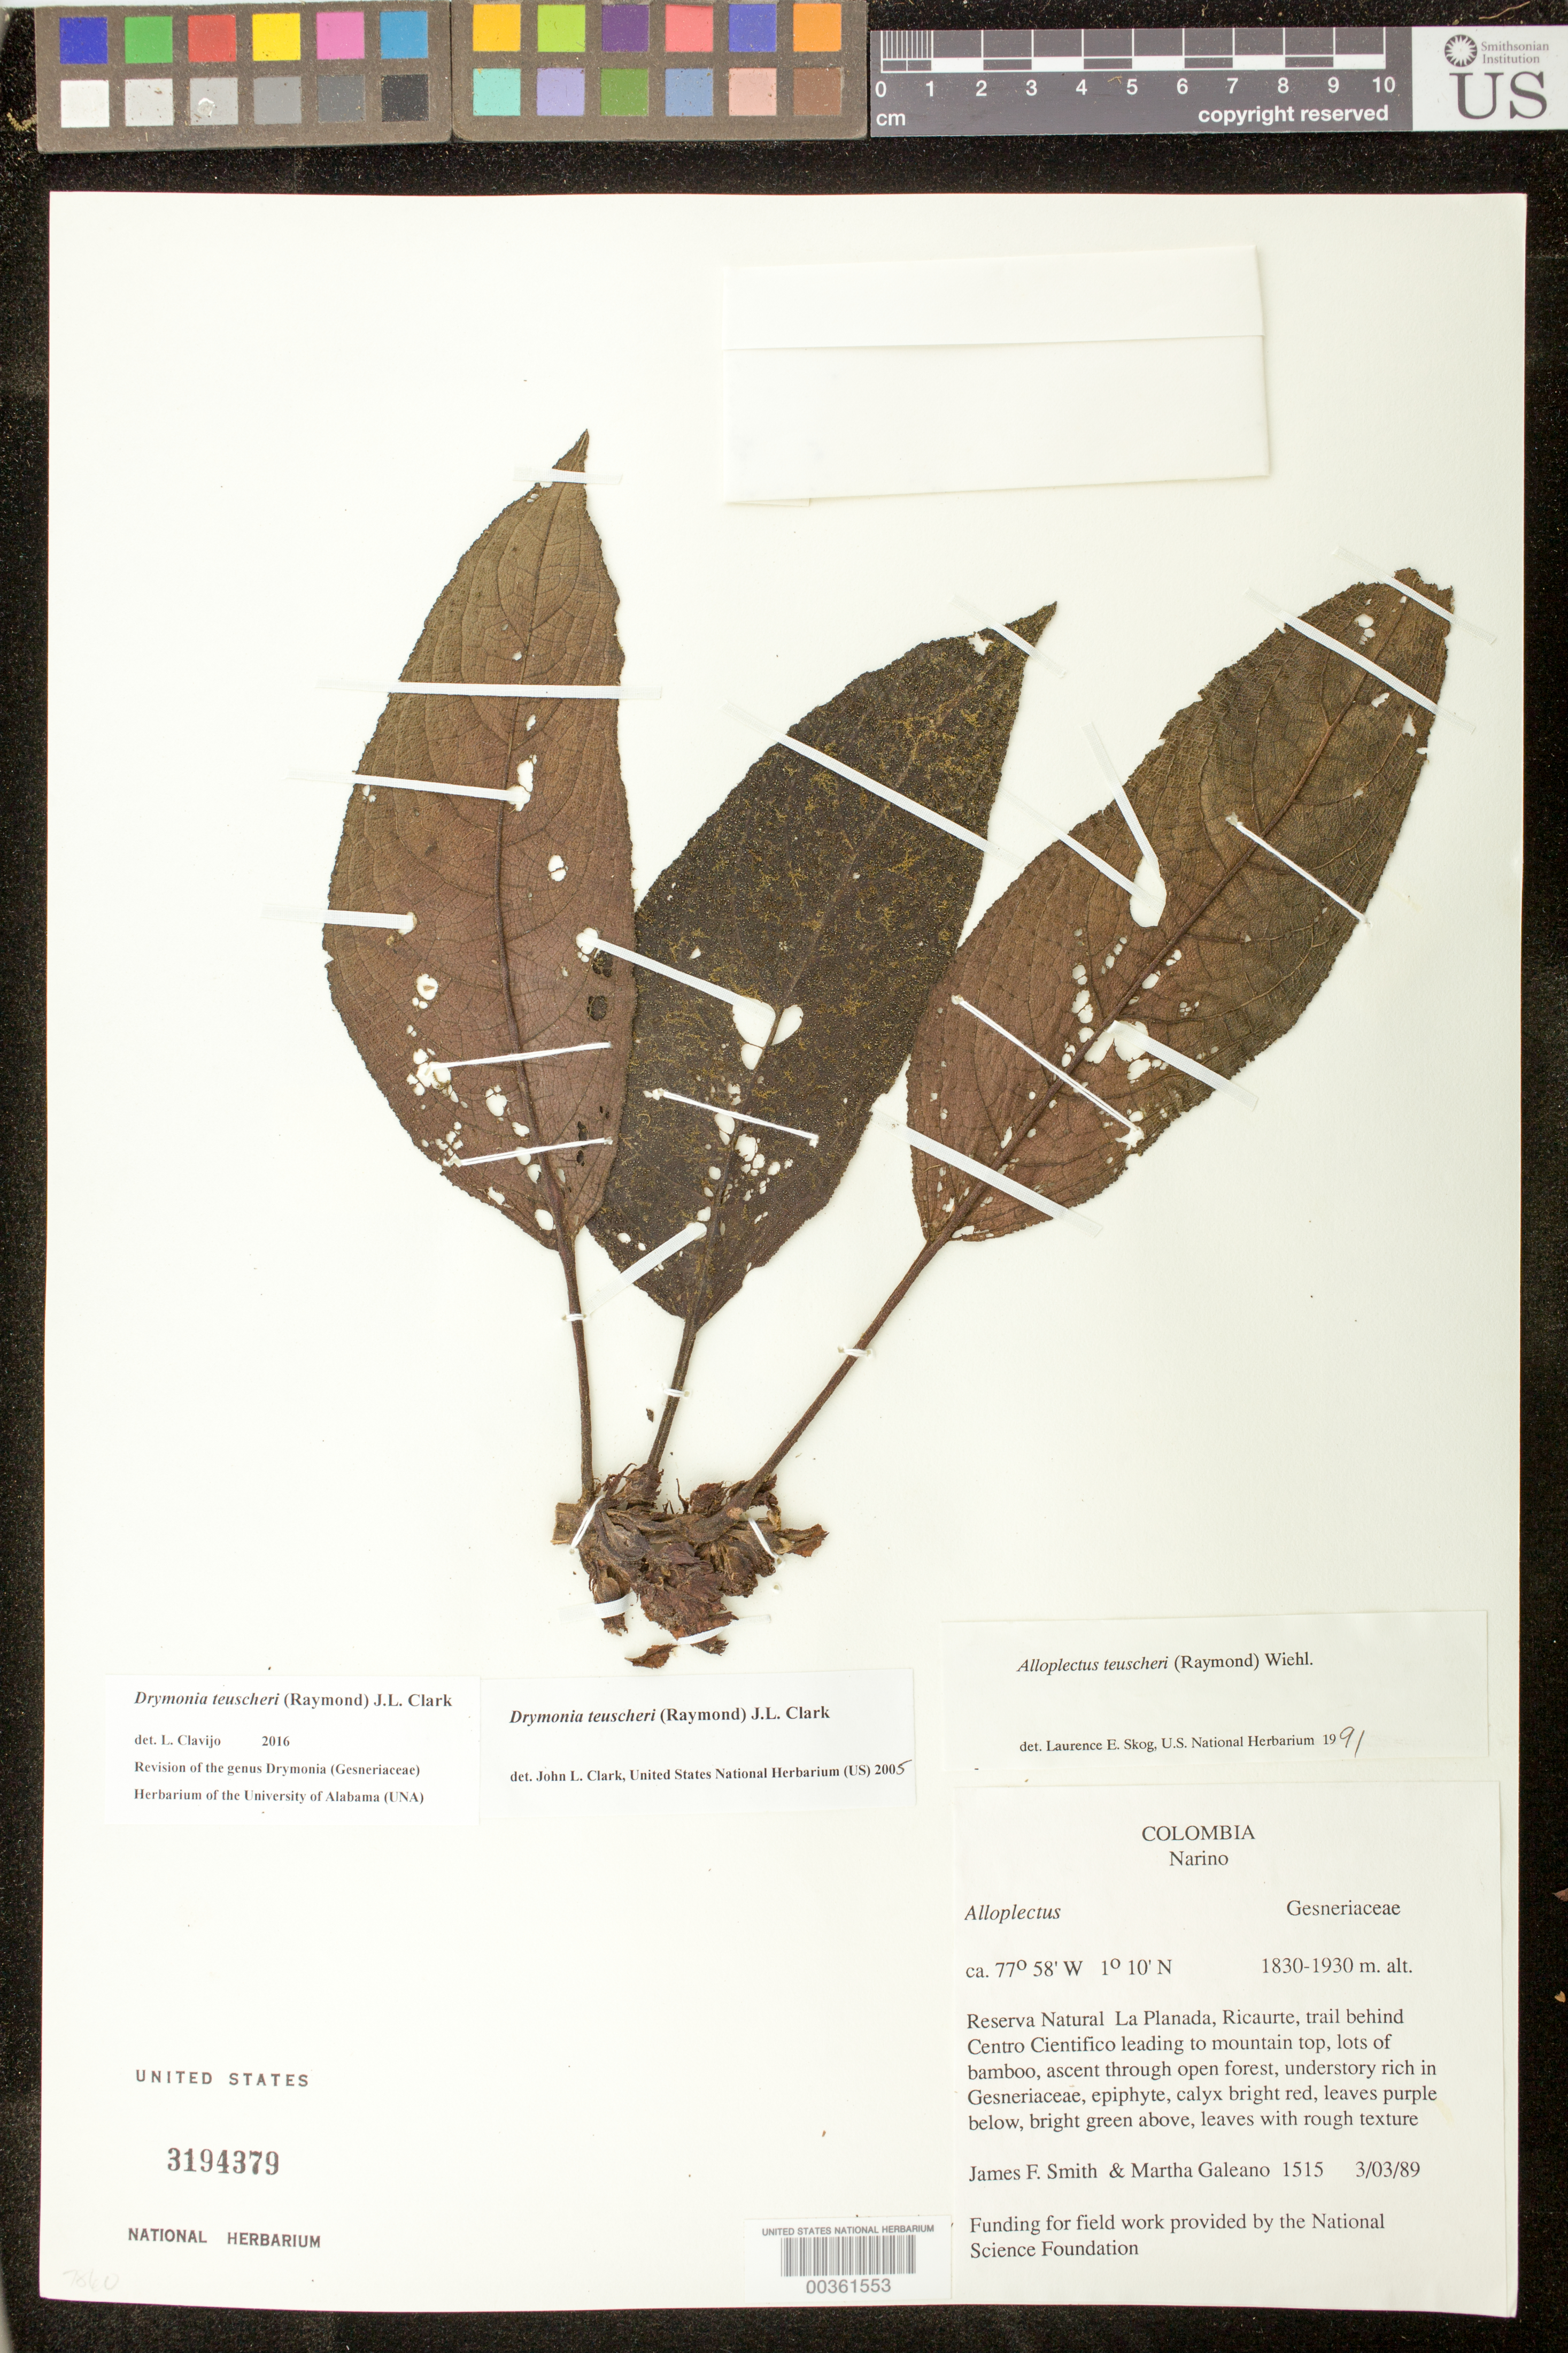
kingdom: Plantae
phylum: Tracheophyta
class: Magnoliopsida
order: Lamiales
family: Gesneriaceae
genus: Drymonia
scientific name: Drymonia teuscheri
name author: (Raymond) J.L. Clark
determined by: Clark, J. L., (SEL), The Marie Selby Botanical Garden (UNITED STATES)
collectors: J. Smith & M. Galeano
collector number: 1515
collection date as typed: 03 Mar 1989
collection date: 1989-03-03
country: Colombia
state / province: Nariño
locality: Reserva Natural La Planada, Ricaurte, trail behind Centro Cientifico leading to mountain top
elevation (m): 1830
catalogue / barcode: US 3194379